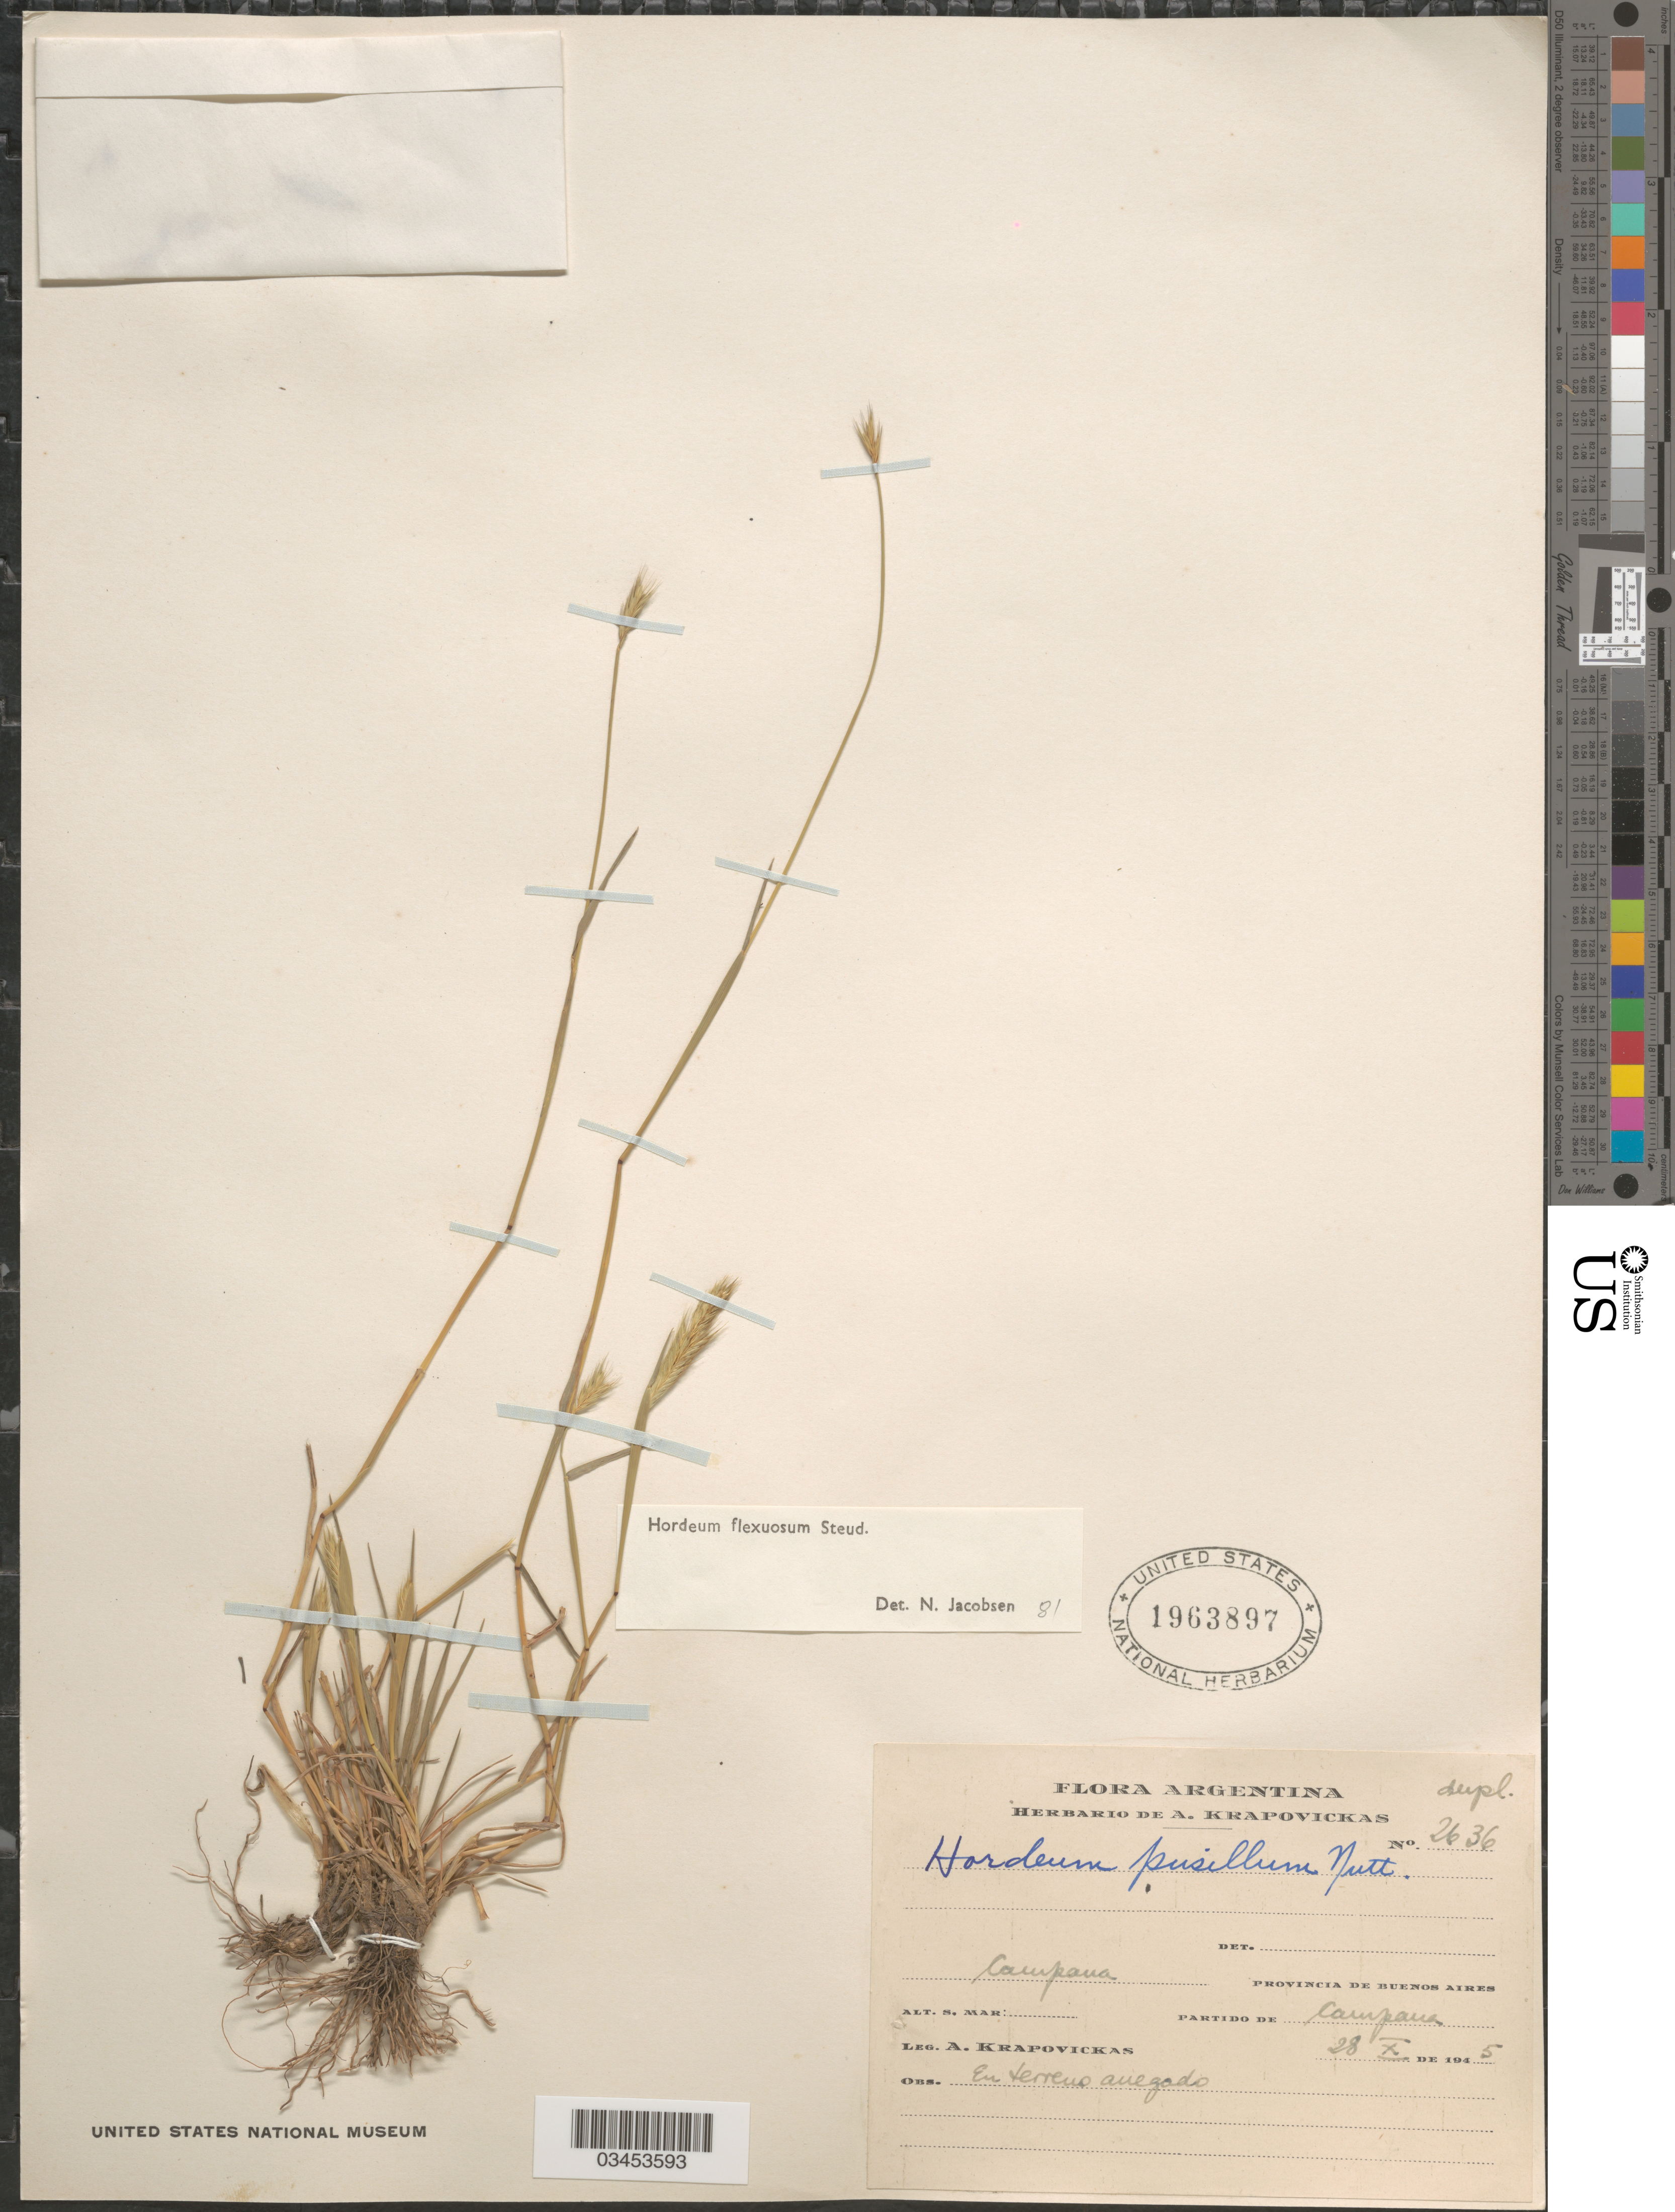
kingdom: Plantae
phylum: Tracheophyta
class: Liliopsida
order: Poales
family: Poaceae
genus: Hordeum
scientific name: Hordeum flexuosum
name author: Nees ex Steud.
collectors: A. Krapovickas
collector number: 2636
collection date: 1945-10-28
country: Argentina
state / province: Buenos Aires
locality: Campana. Partido de Campana.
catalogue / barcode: US 1963897